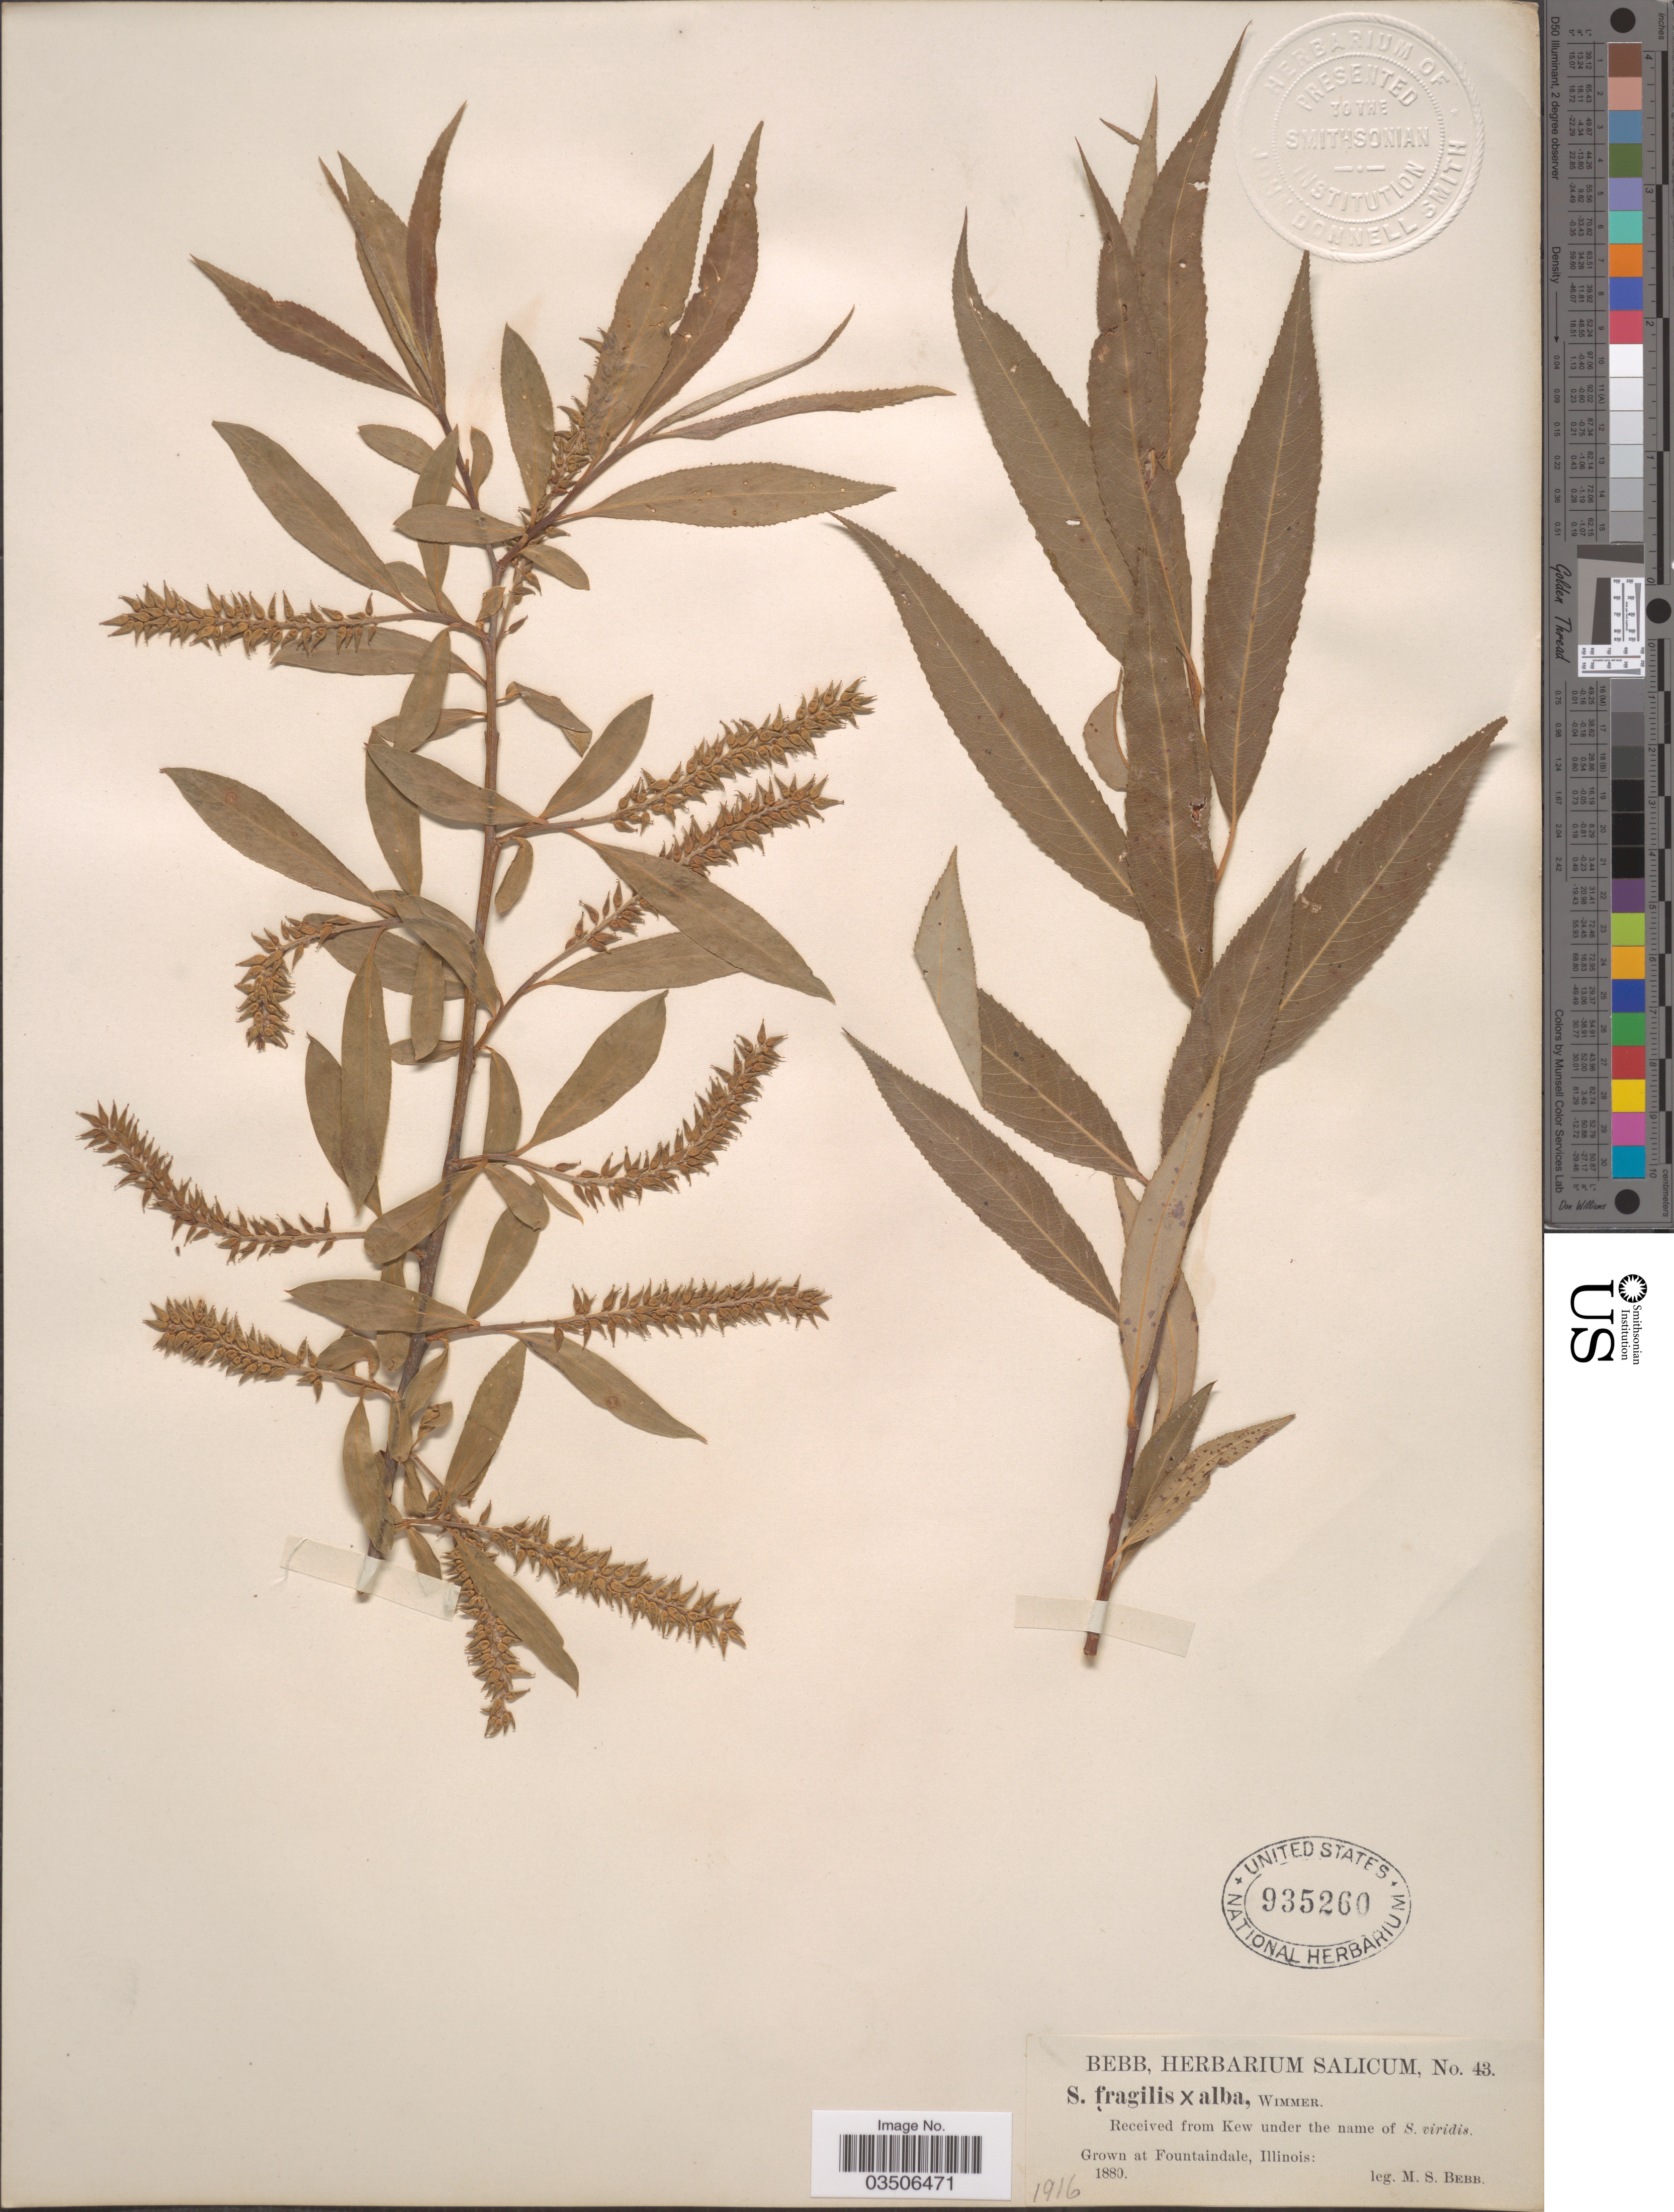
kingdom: Plantae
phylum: Tracheophyta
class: Magnoliopsida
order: Malpighiales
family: Salicaceae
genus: Salix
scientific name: Salix fragilis x S. alba L.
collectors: M. Bebb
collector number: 43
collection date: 1880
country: United States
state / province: Illinois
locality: Grown at Fountaindale.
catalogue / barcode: US 935260